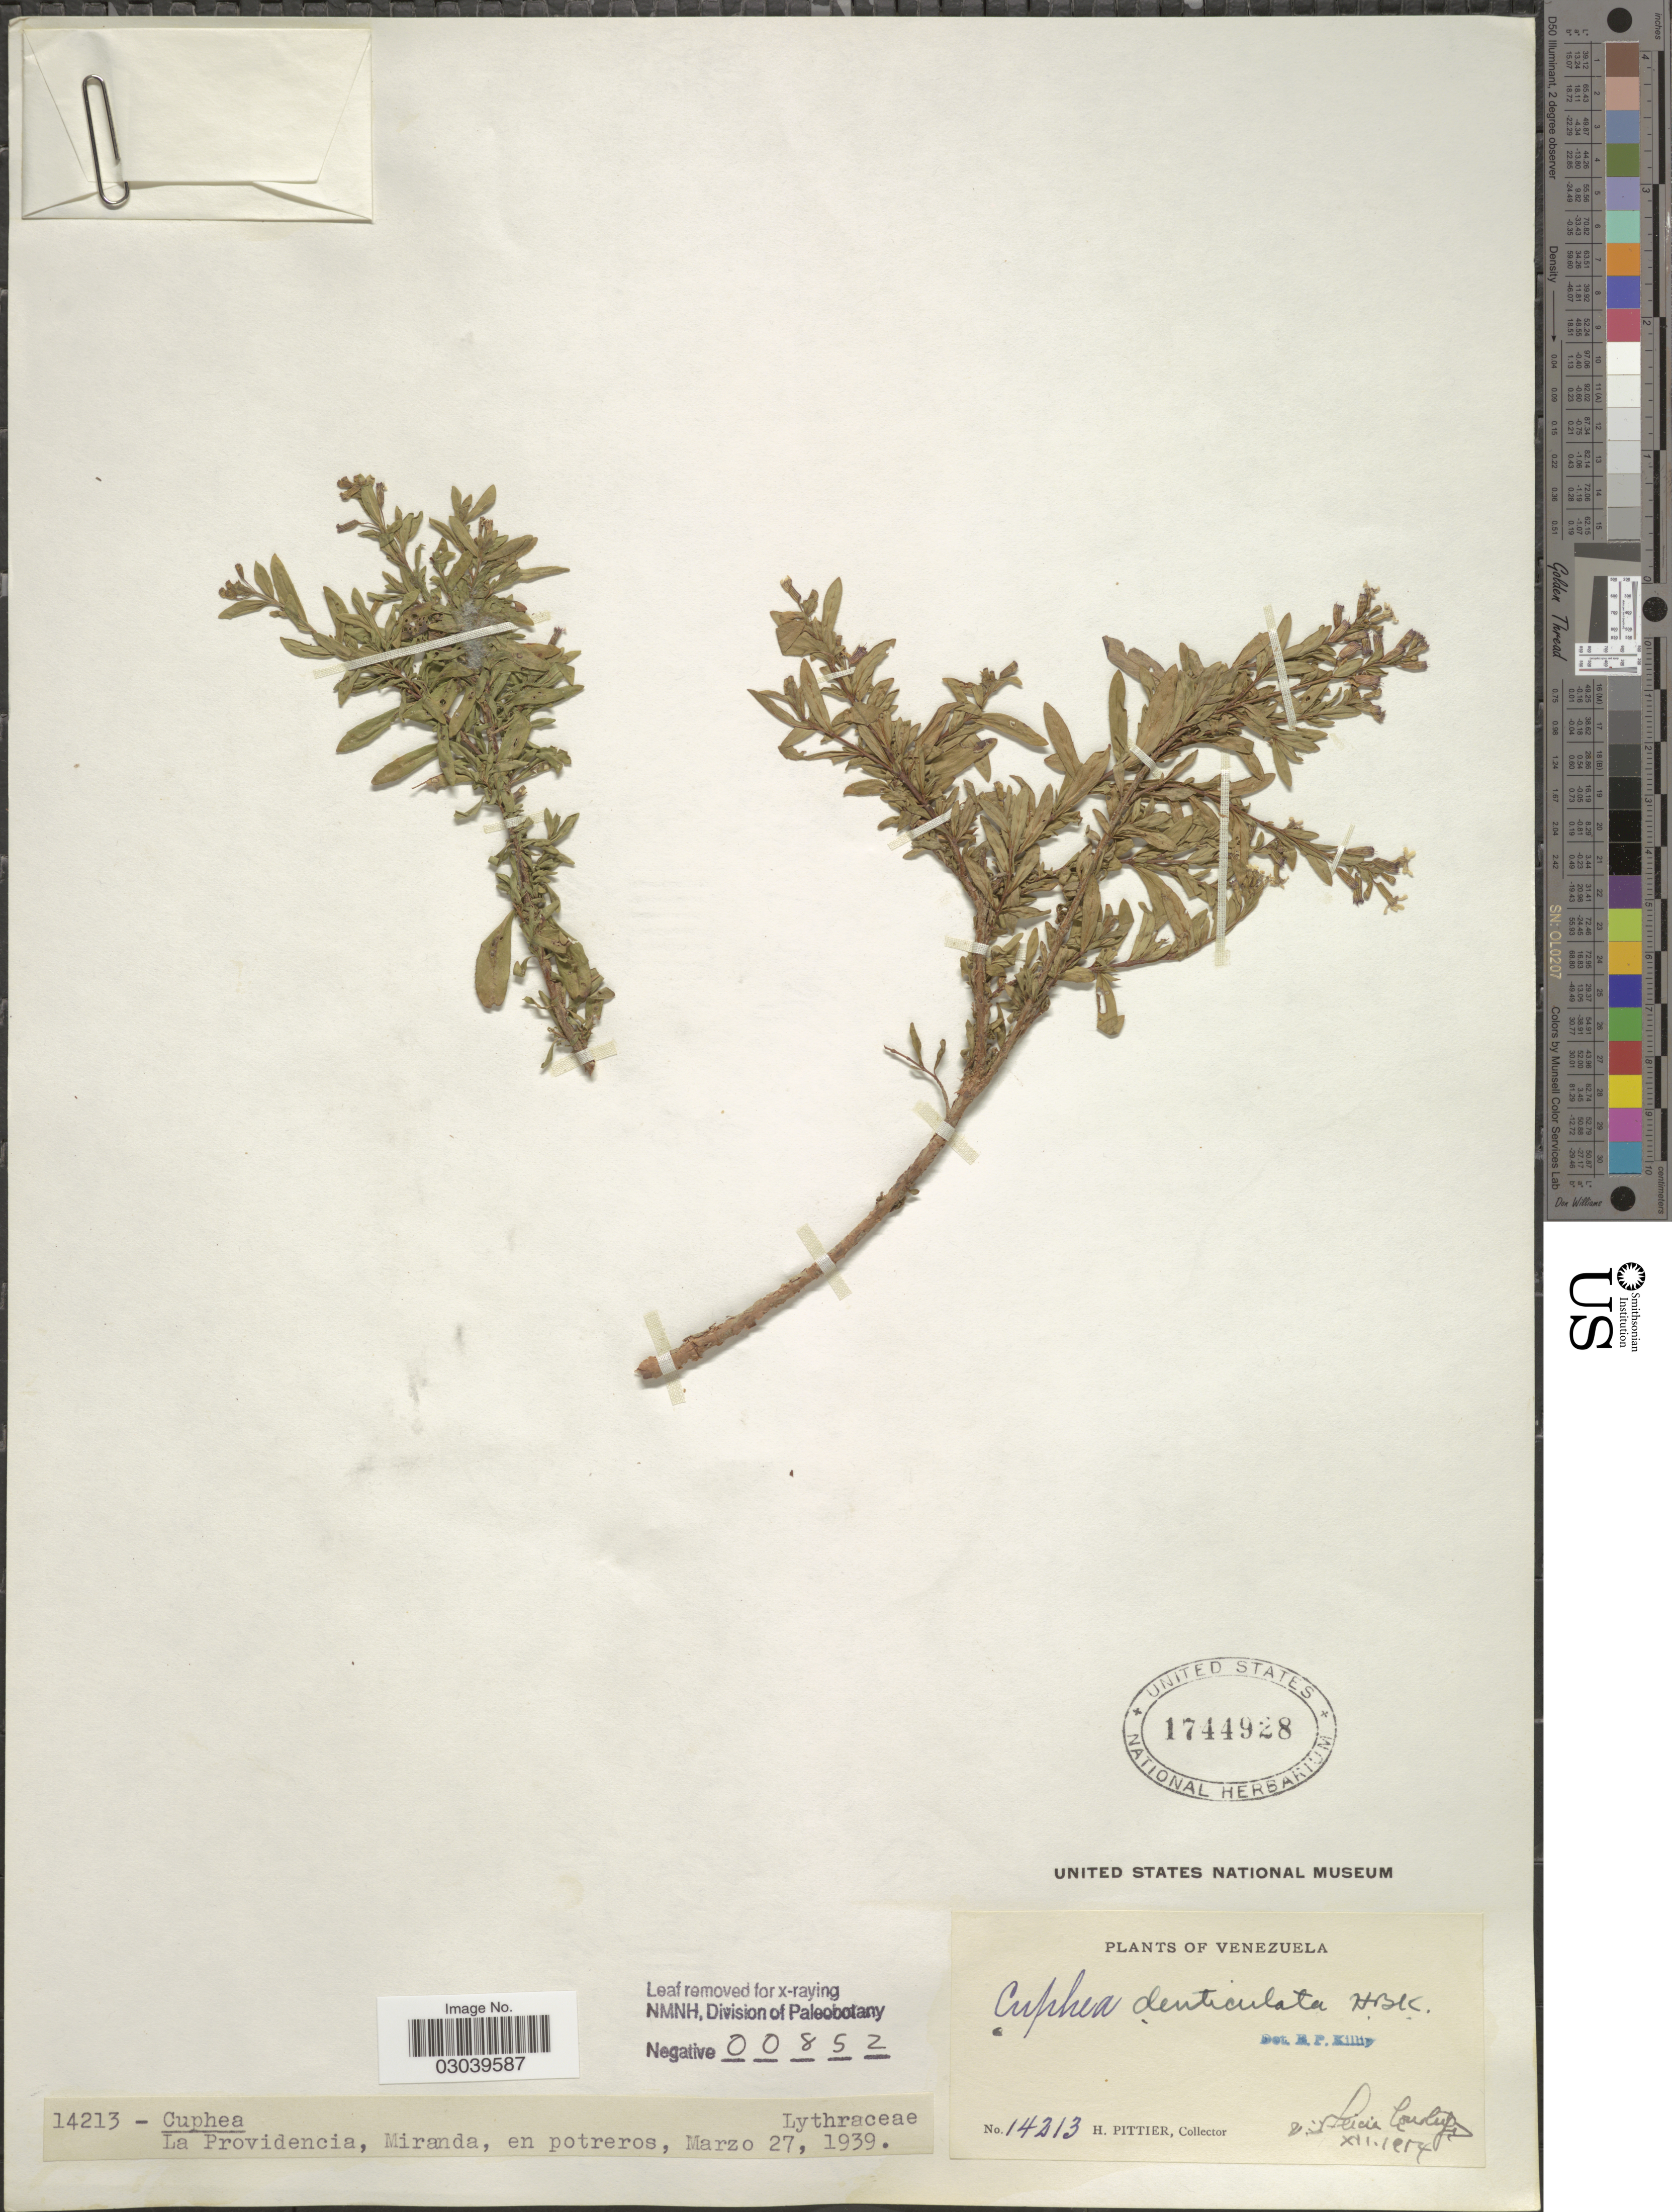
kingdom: Plantae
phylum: Tracheophyta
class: Magnoliopsida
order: Myrtales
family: Lythraceae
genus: Cuphea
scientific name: Cuphea denticulata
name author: Kunth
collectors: H. F. Pittier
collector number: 14213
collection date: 1939-03-27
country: Venezuela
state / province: Miranda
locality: La Providencia, Miranda, en potreros.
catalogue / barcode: US 1744928